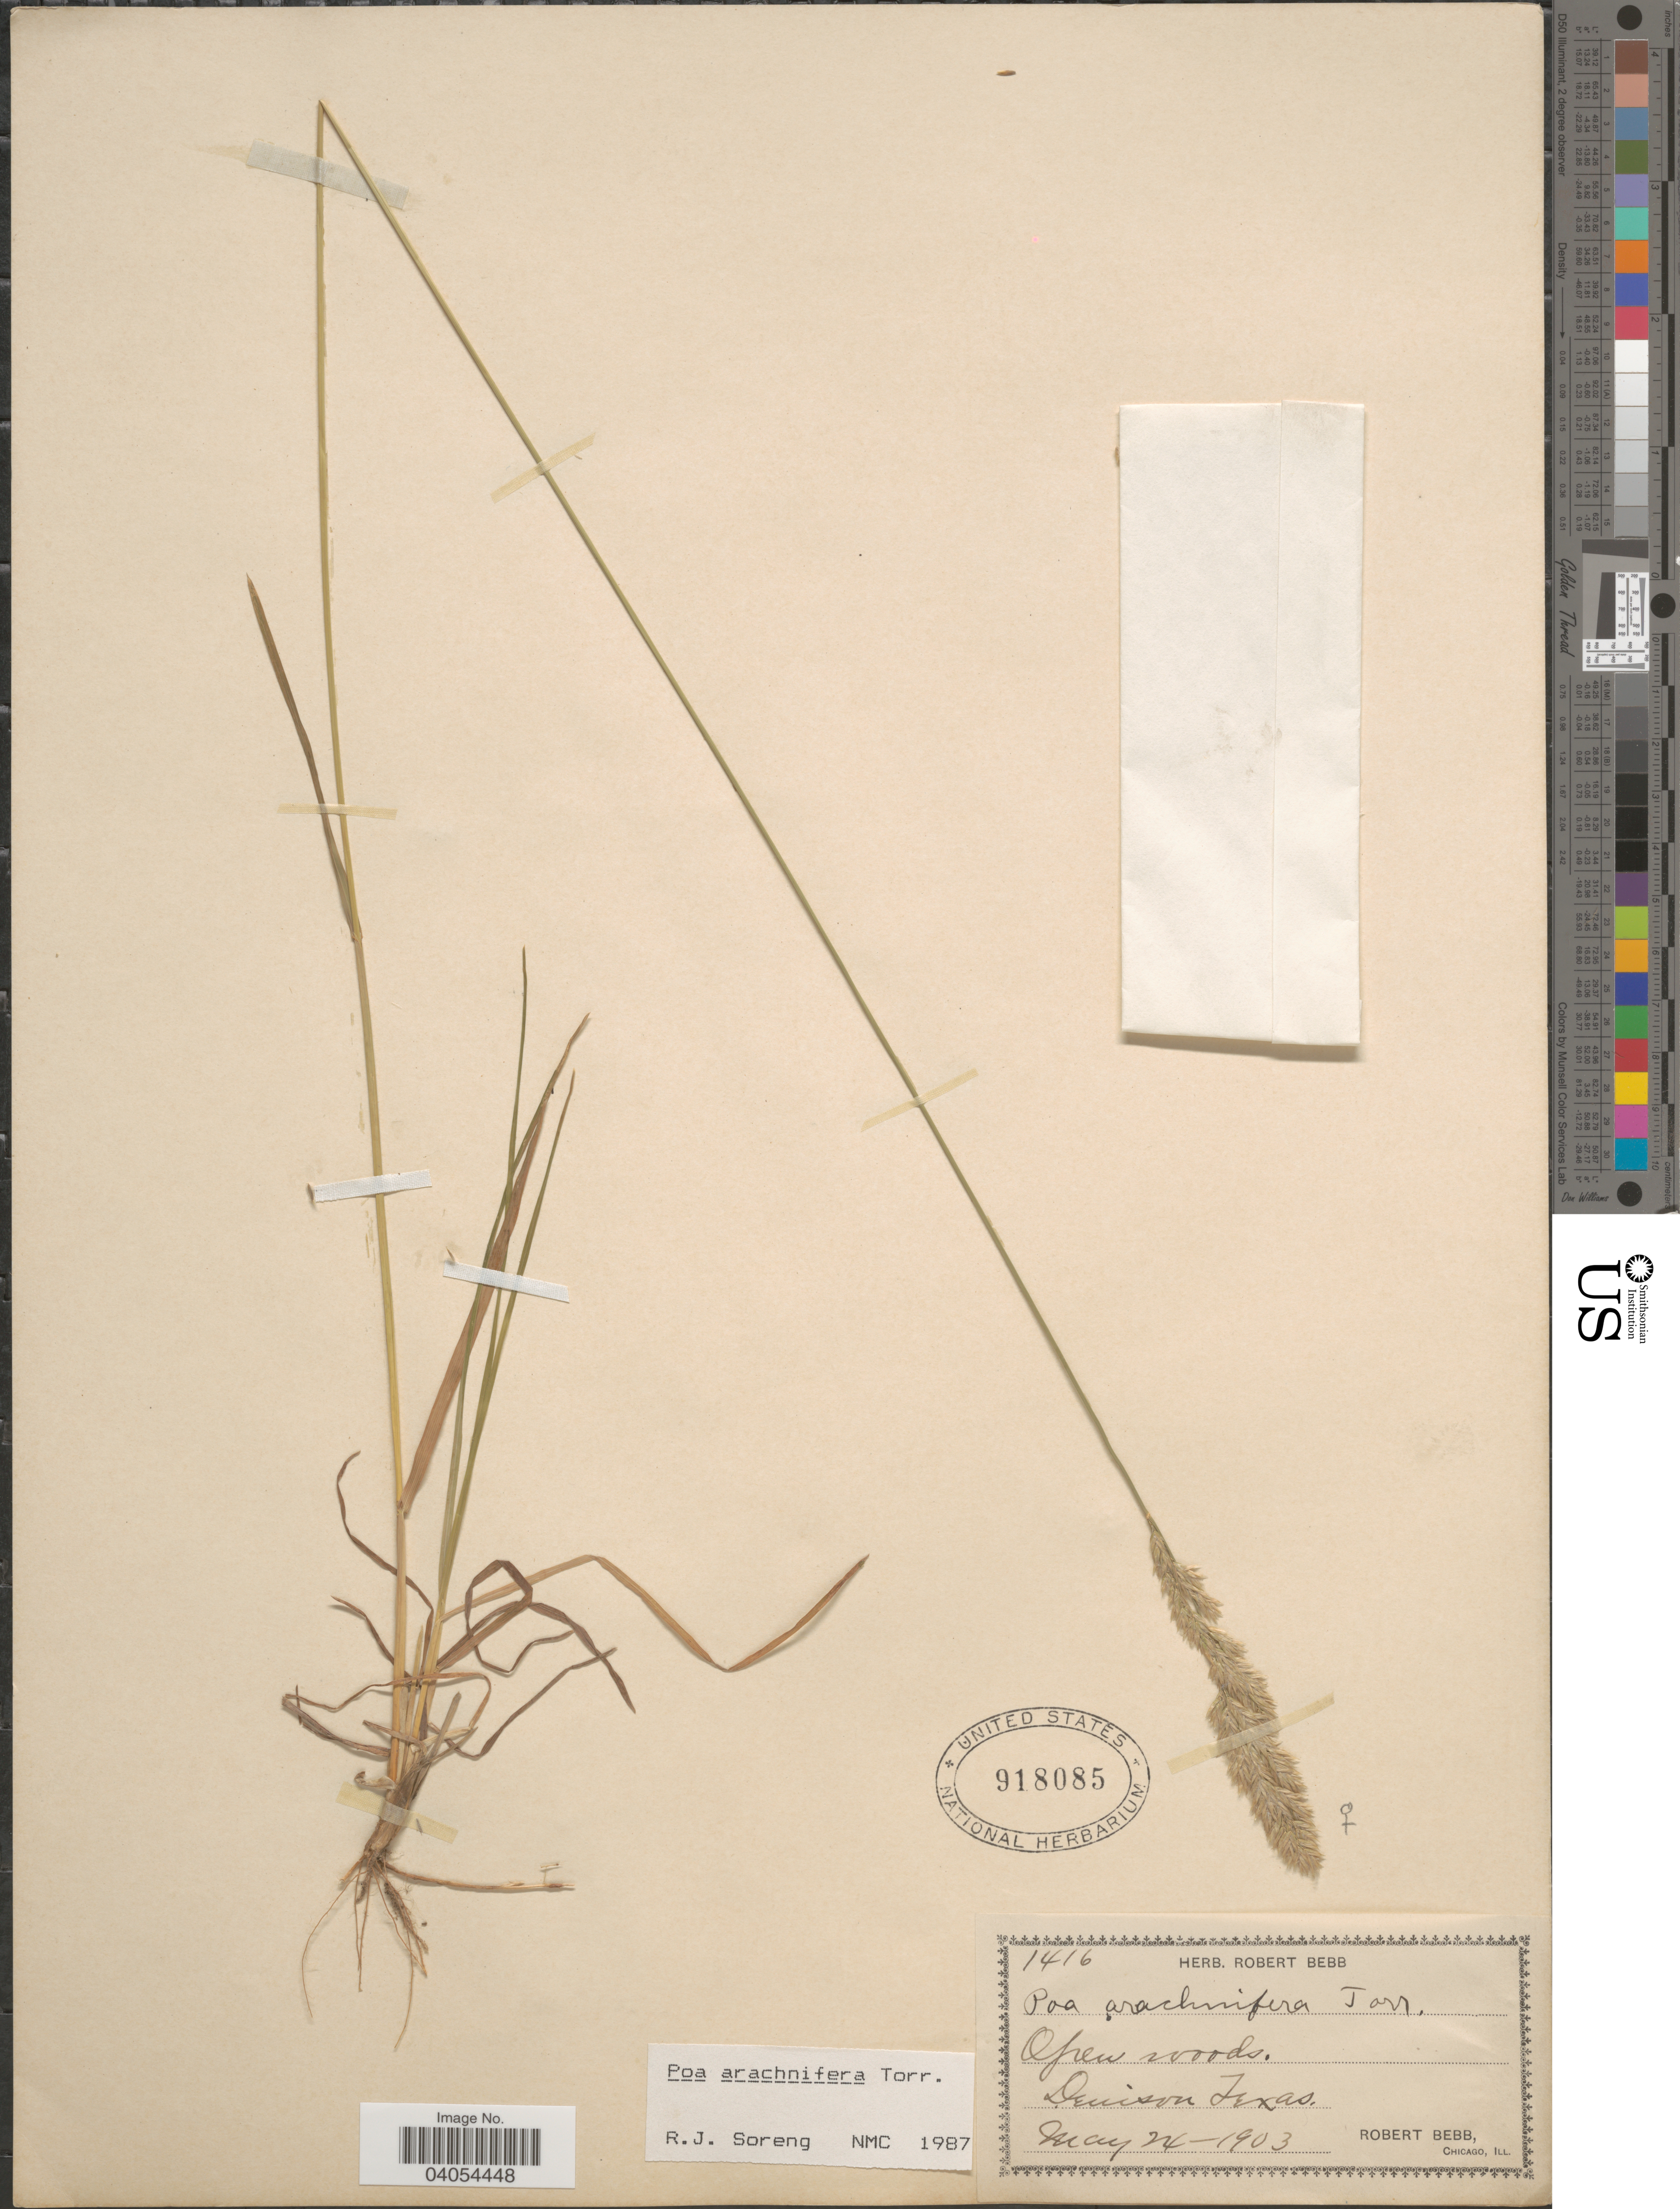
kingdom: Plantae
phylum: Tracheophyta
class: Liliopsida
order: Poales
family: Poaceae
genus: Poa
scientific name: Poa arachnifera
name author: Torr.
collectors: R. Bebb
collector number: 1416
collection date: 1903-05-24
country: United States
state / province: Texas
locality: Denison.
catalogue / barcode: US 918085